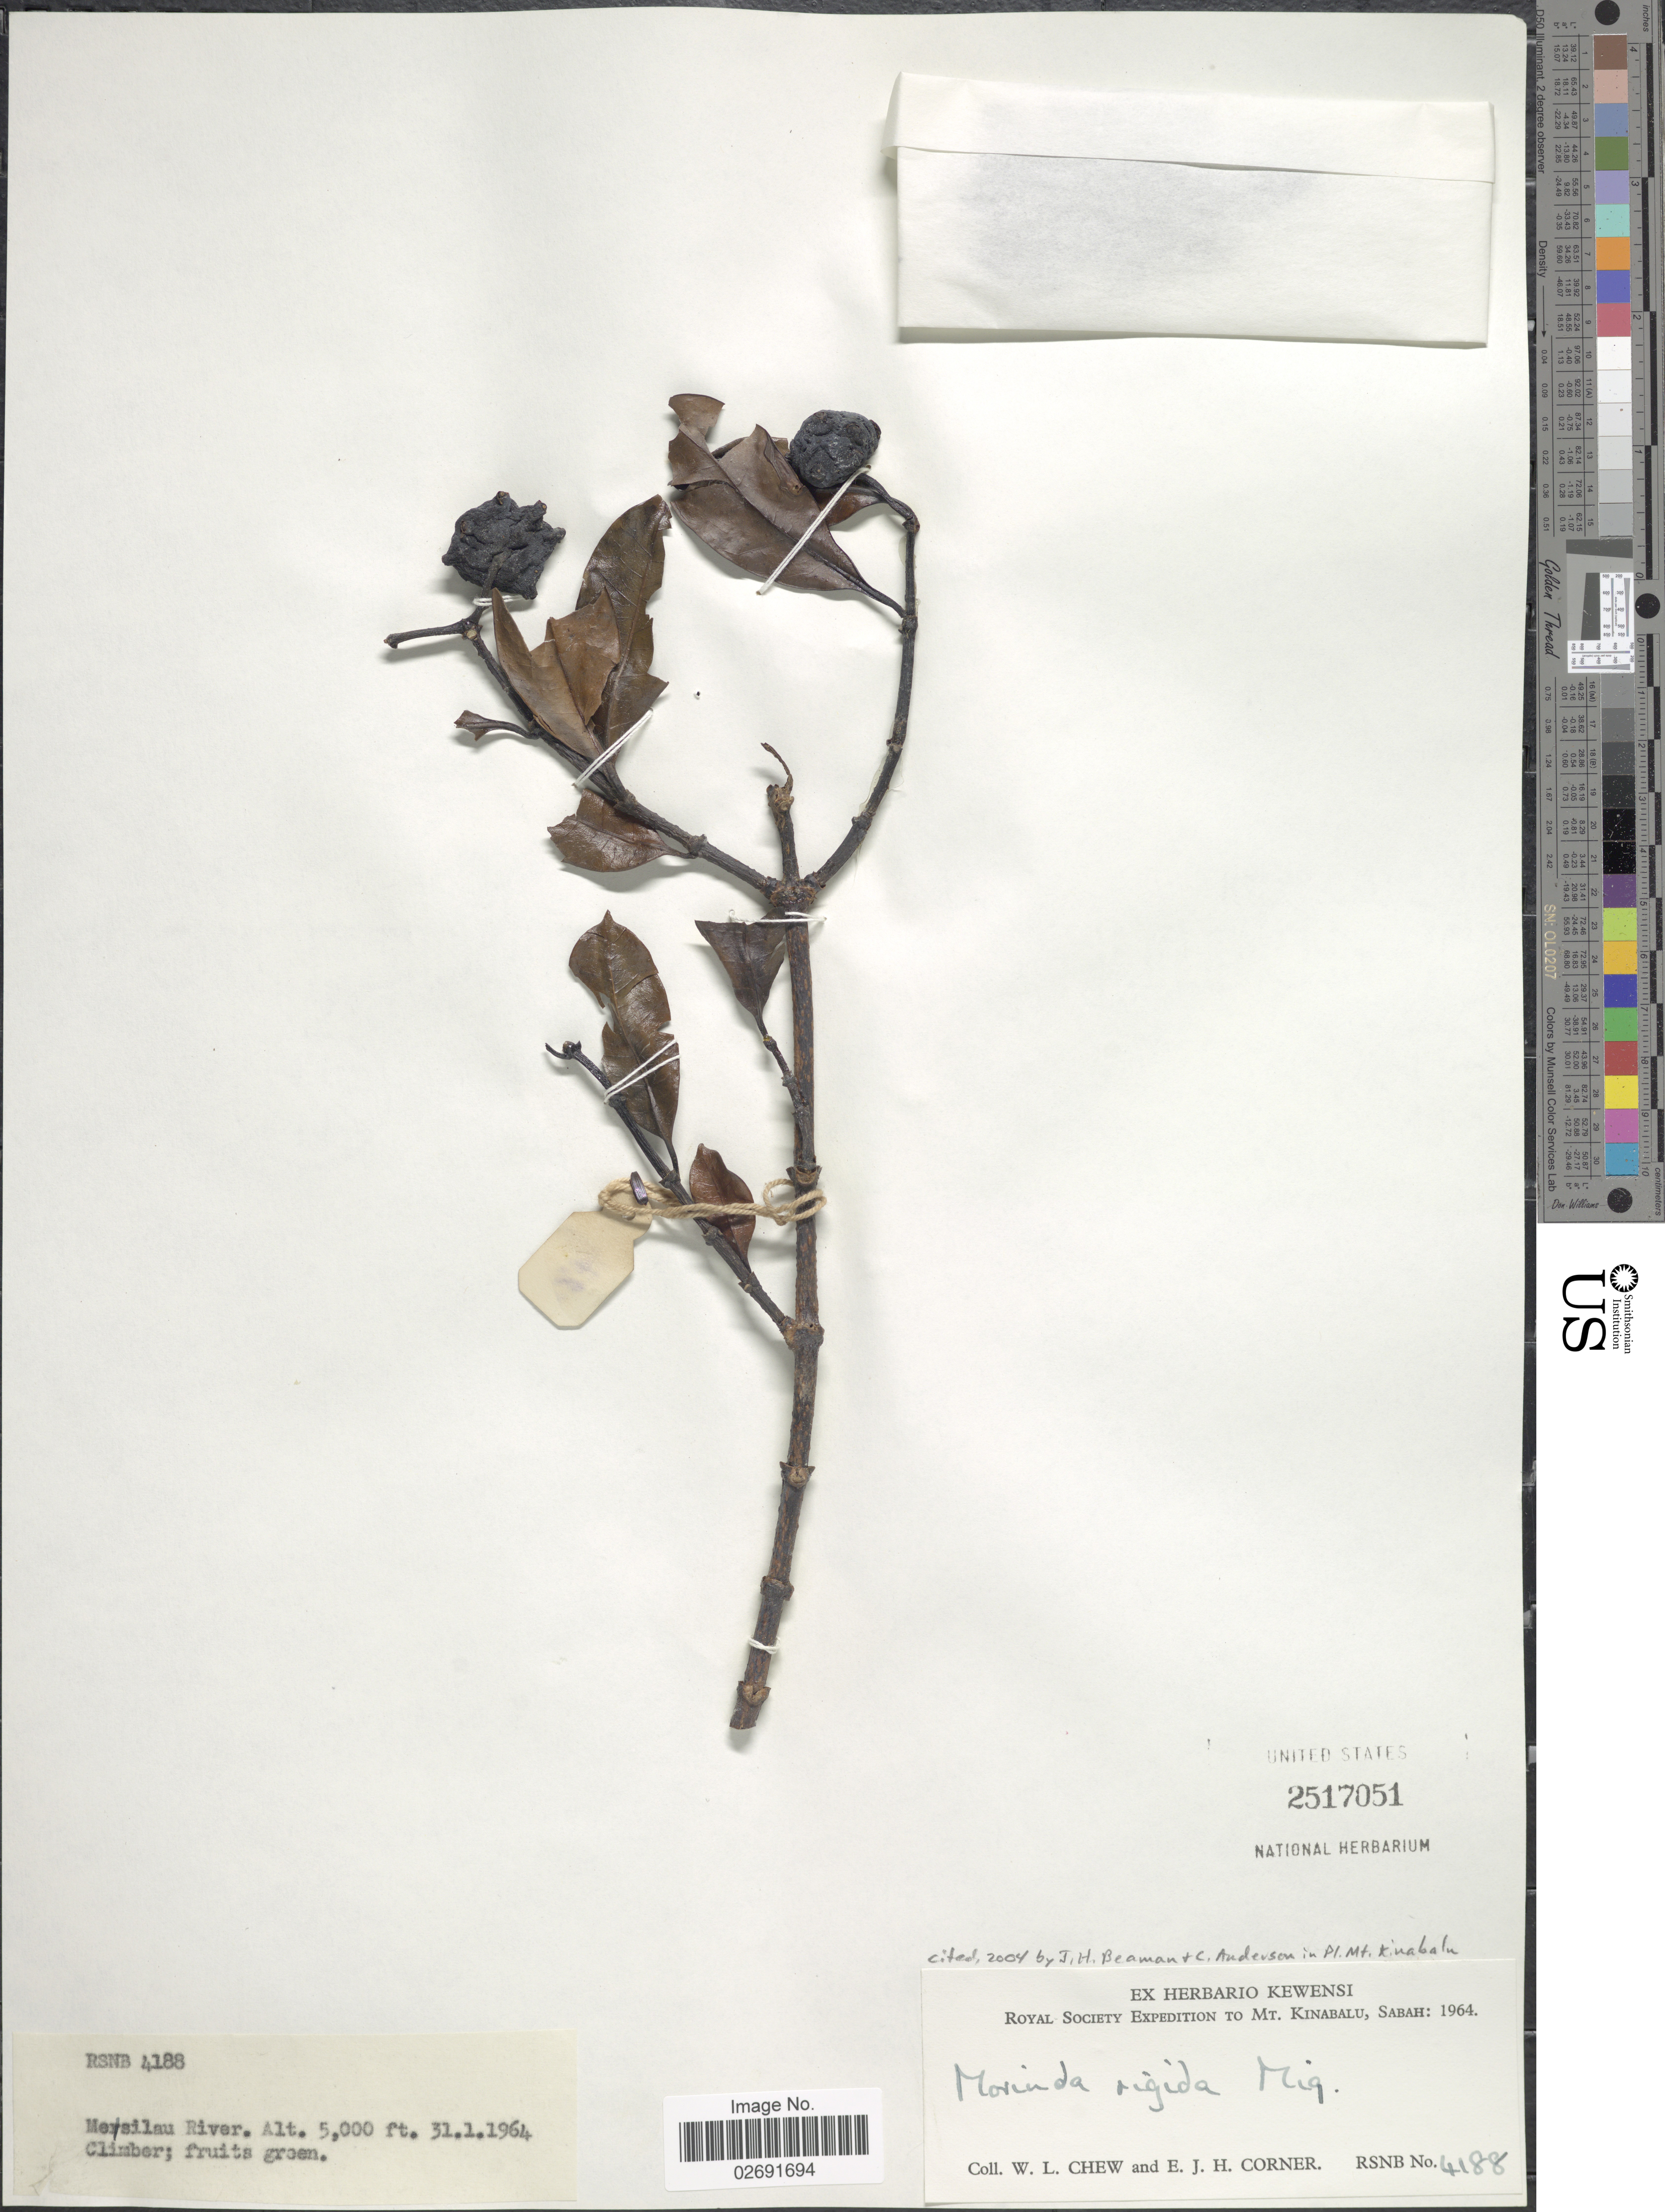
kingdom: Plantae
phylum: Tracheophyta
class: Magnoliopsida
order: Gentianales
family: Rubiaceae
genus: Gynochthodes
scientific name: Gynochthodes rigida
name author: (Miq.) Razafim. & B. Bremer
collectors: W. Chew & E. Corner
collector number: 4188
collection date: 1964-01-31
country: Malaysia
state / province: Sabah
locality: Mesilau [interpreted] River. Mt. Kinabalu.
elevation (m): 1524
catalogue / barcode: US 2517051